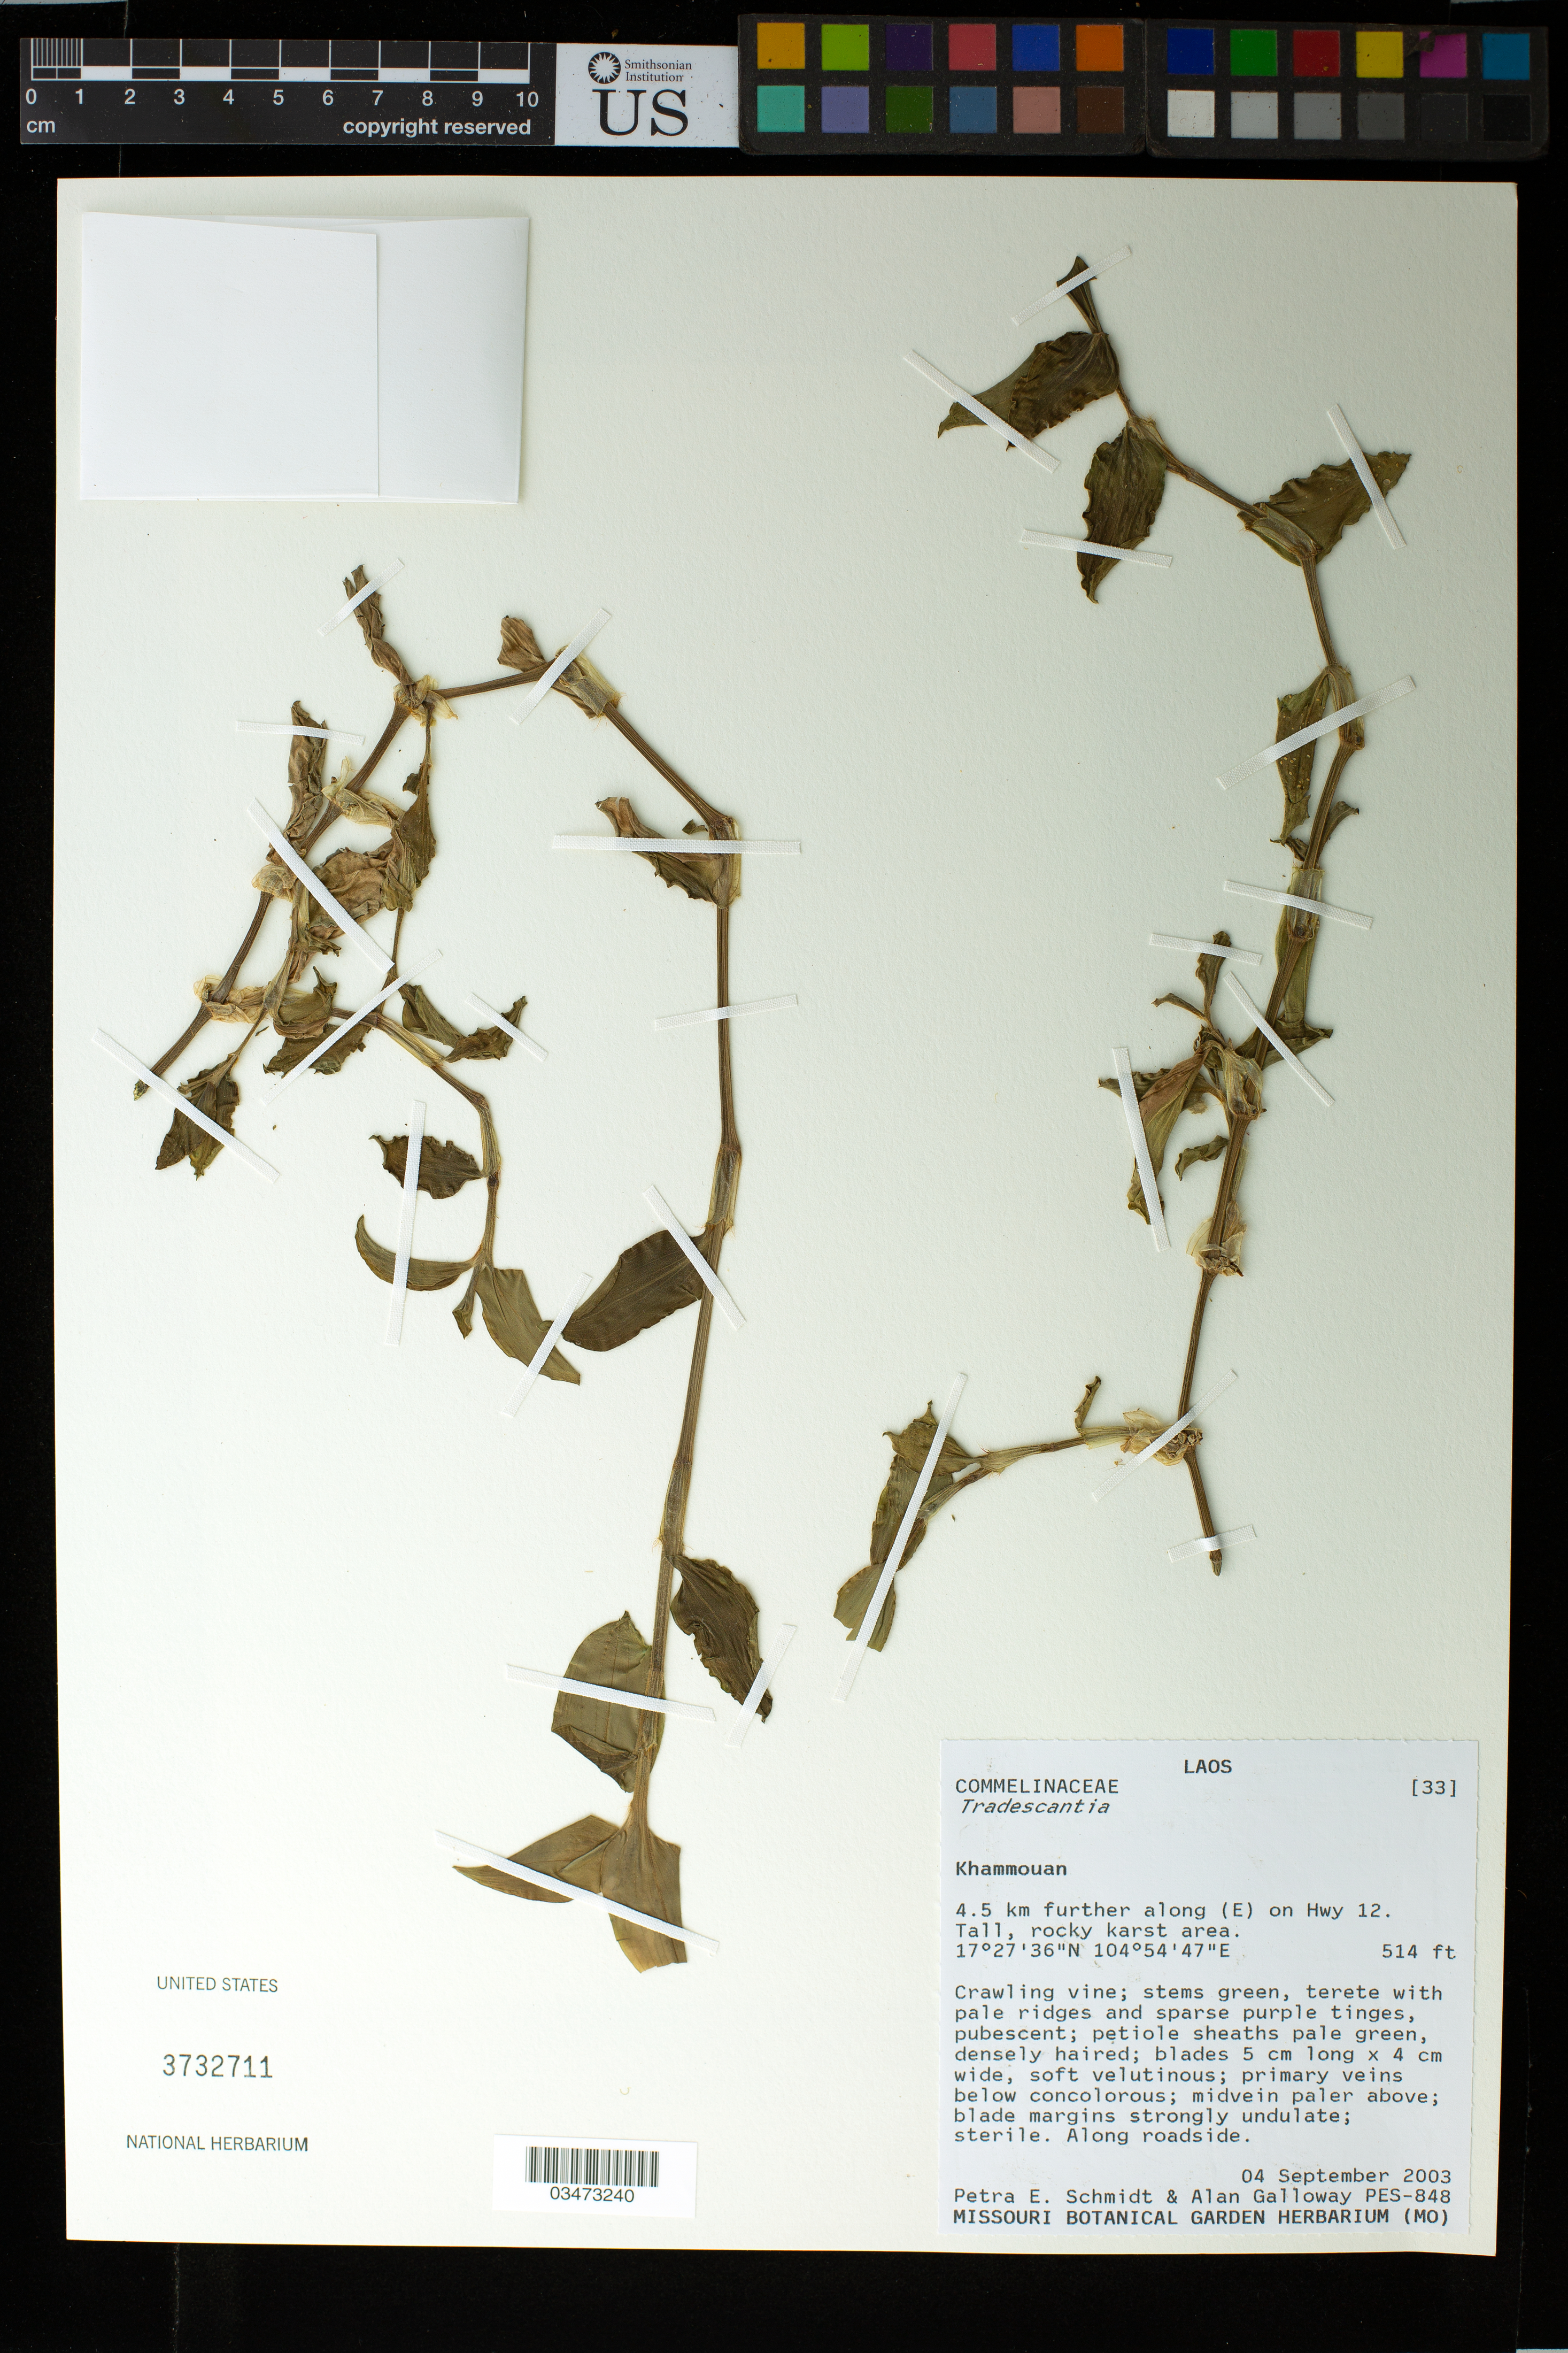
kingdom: Plantae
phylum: Tracheophyta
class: Liliopsida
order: Commelinales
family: Commelinaceae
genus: Tradescantia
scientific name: Tradescantia sp.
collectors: P. Schmidt & A. Galloway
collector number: PES-848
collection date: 2003-09-04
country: Laos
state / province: Khammouan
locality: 4.5 km further along (E) on Hwy 12.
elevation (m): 157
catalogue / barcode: US 3732711